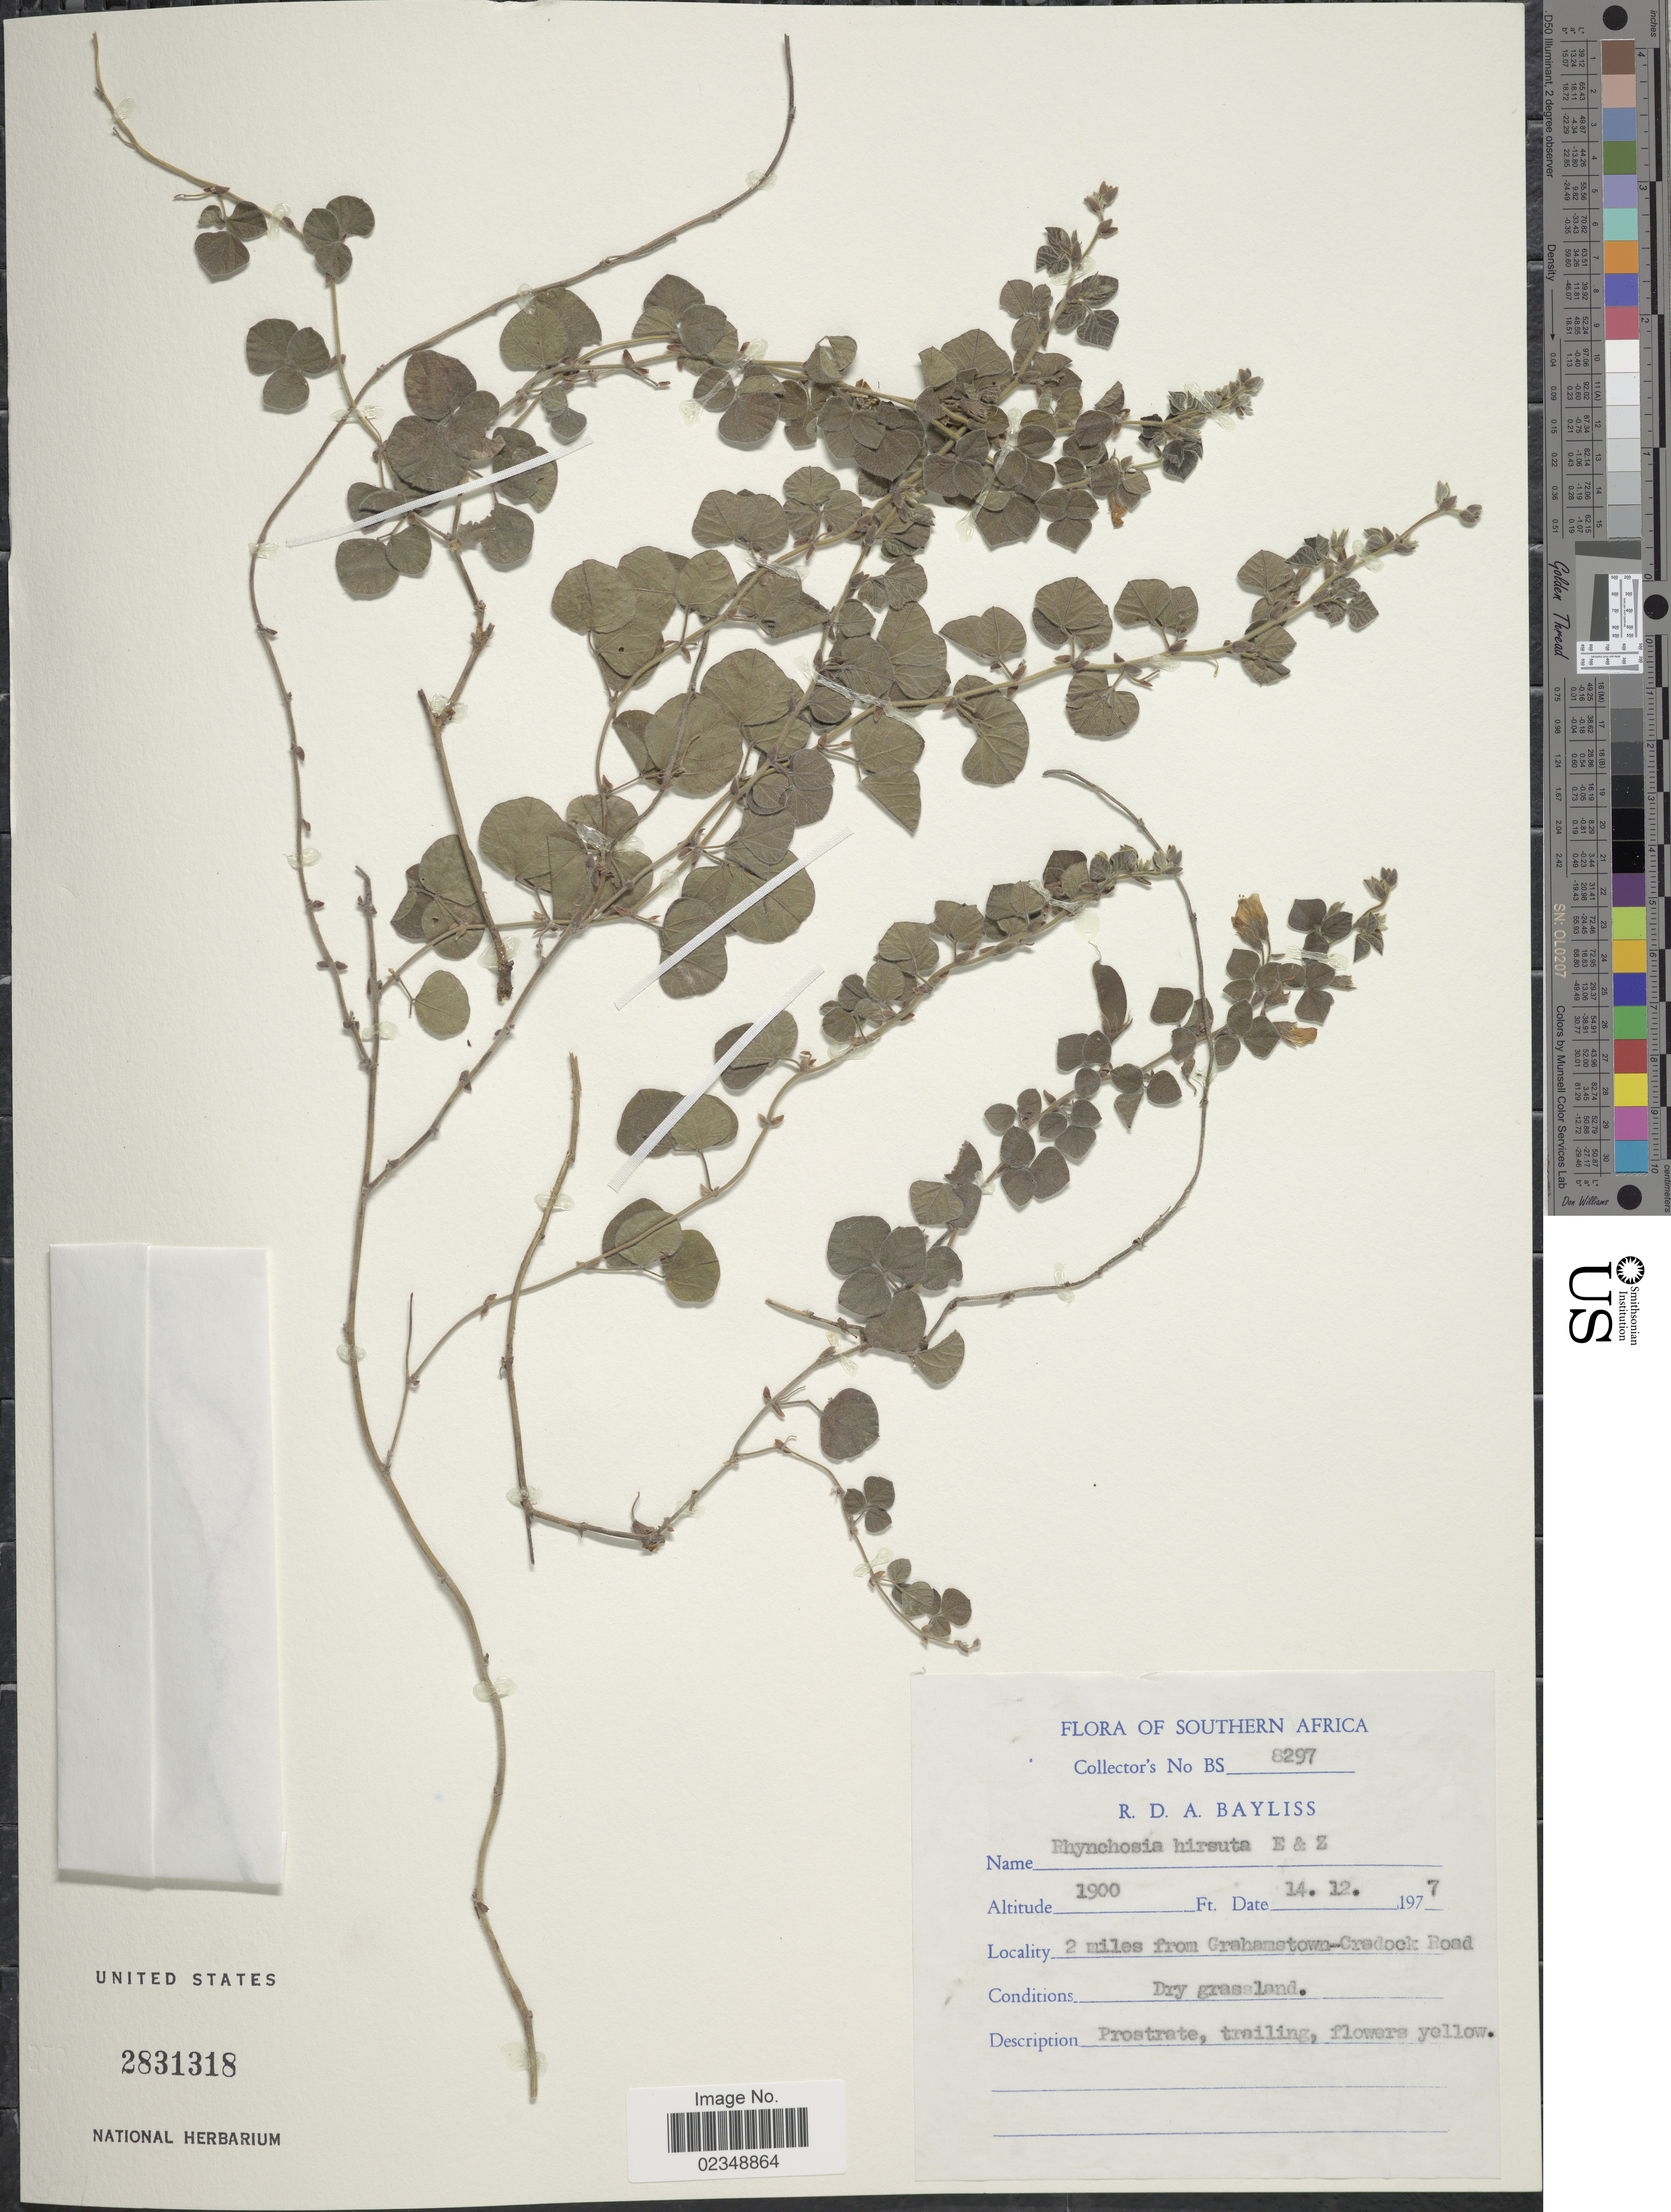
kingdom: Plantae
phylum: Tracheophyta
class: Magnoliopsida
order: Fabales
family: Fabaceae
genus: Rhynchosia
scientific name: Rhynchosia hirsuta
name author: Eckl. & Zeyh.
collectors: R. Bayliss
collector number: BS8297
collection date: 1977-12-14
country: South Africa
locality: Southern Africa. 2 miles from Grahamstown-Credock Road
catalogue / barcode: US 2831318